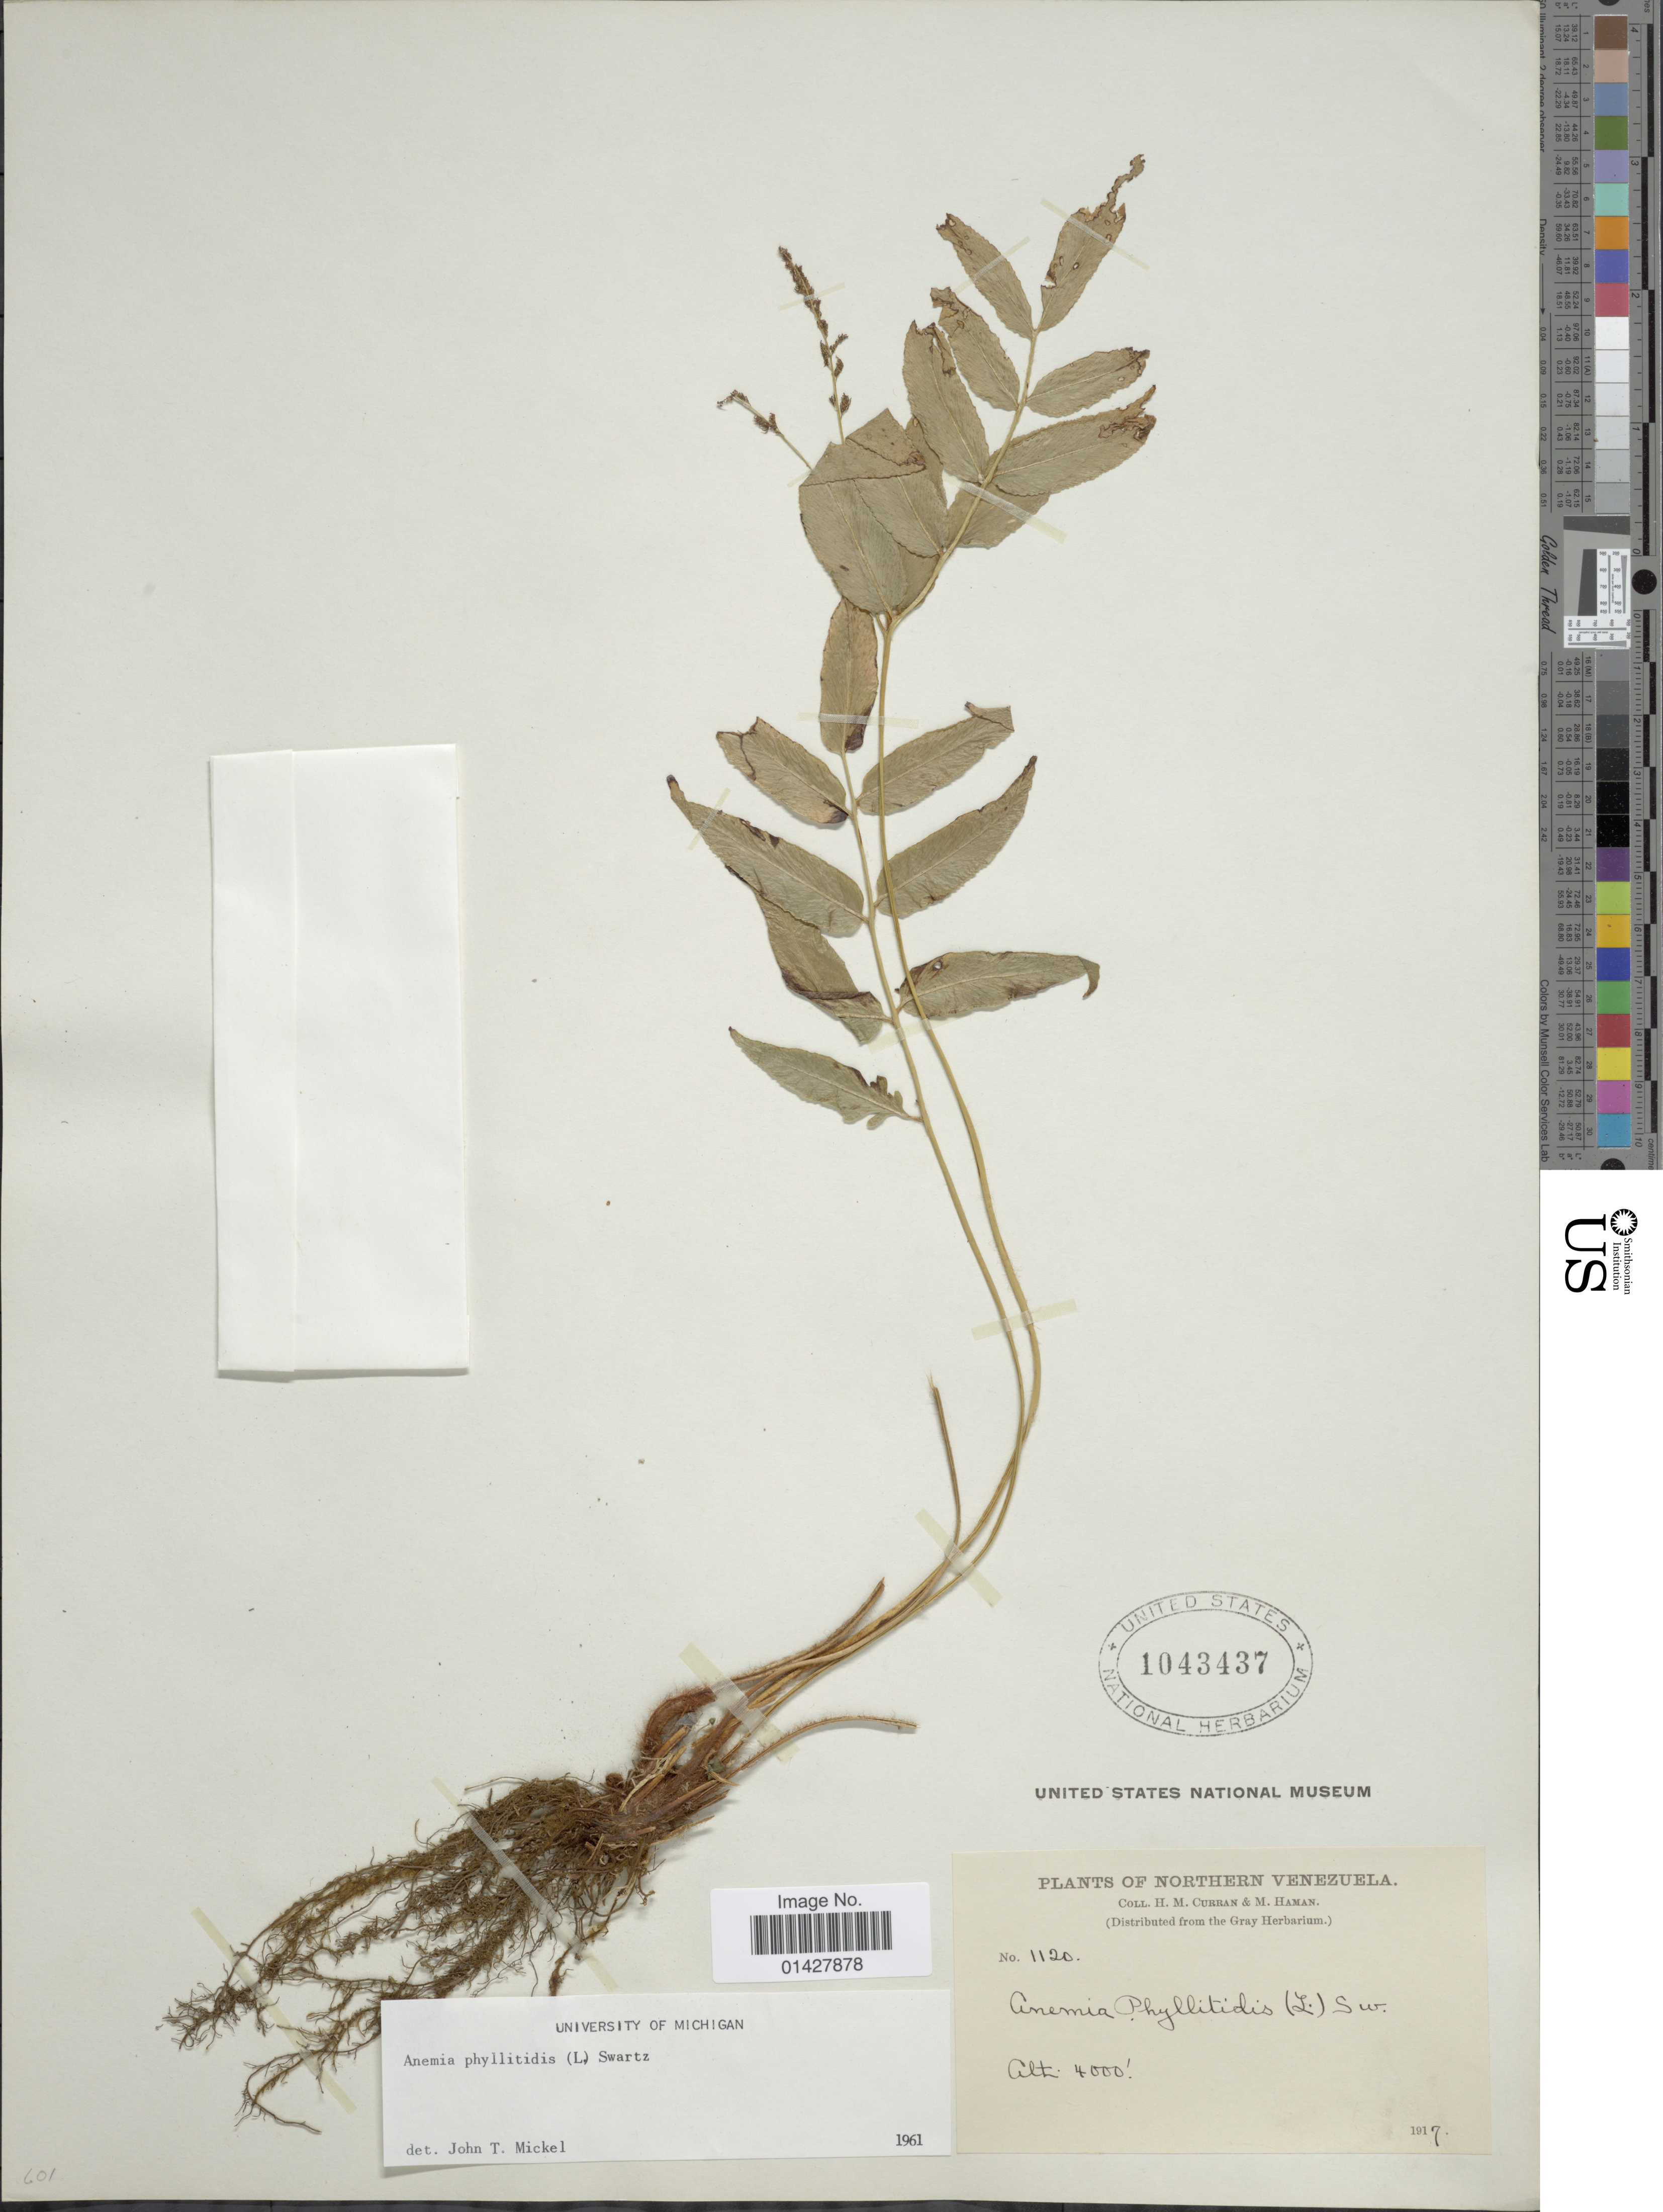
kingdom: Plantae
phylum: Tracheophyta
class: Polypodiopsida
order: Schizaeales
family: Anemiaceae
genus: Anemia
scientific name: Anemia phyllitidis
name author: (L.) Sw.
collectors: H. M. Curran & M. Haman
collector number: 1120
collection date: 1917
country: Venezuela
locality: Northern Venezuela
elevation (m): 1219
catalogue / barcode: US 1043437